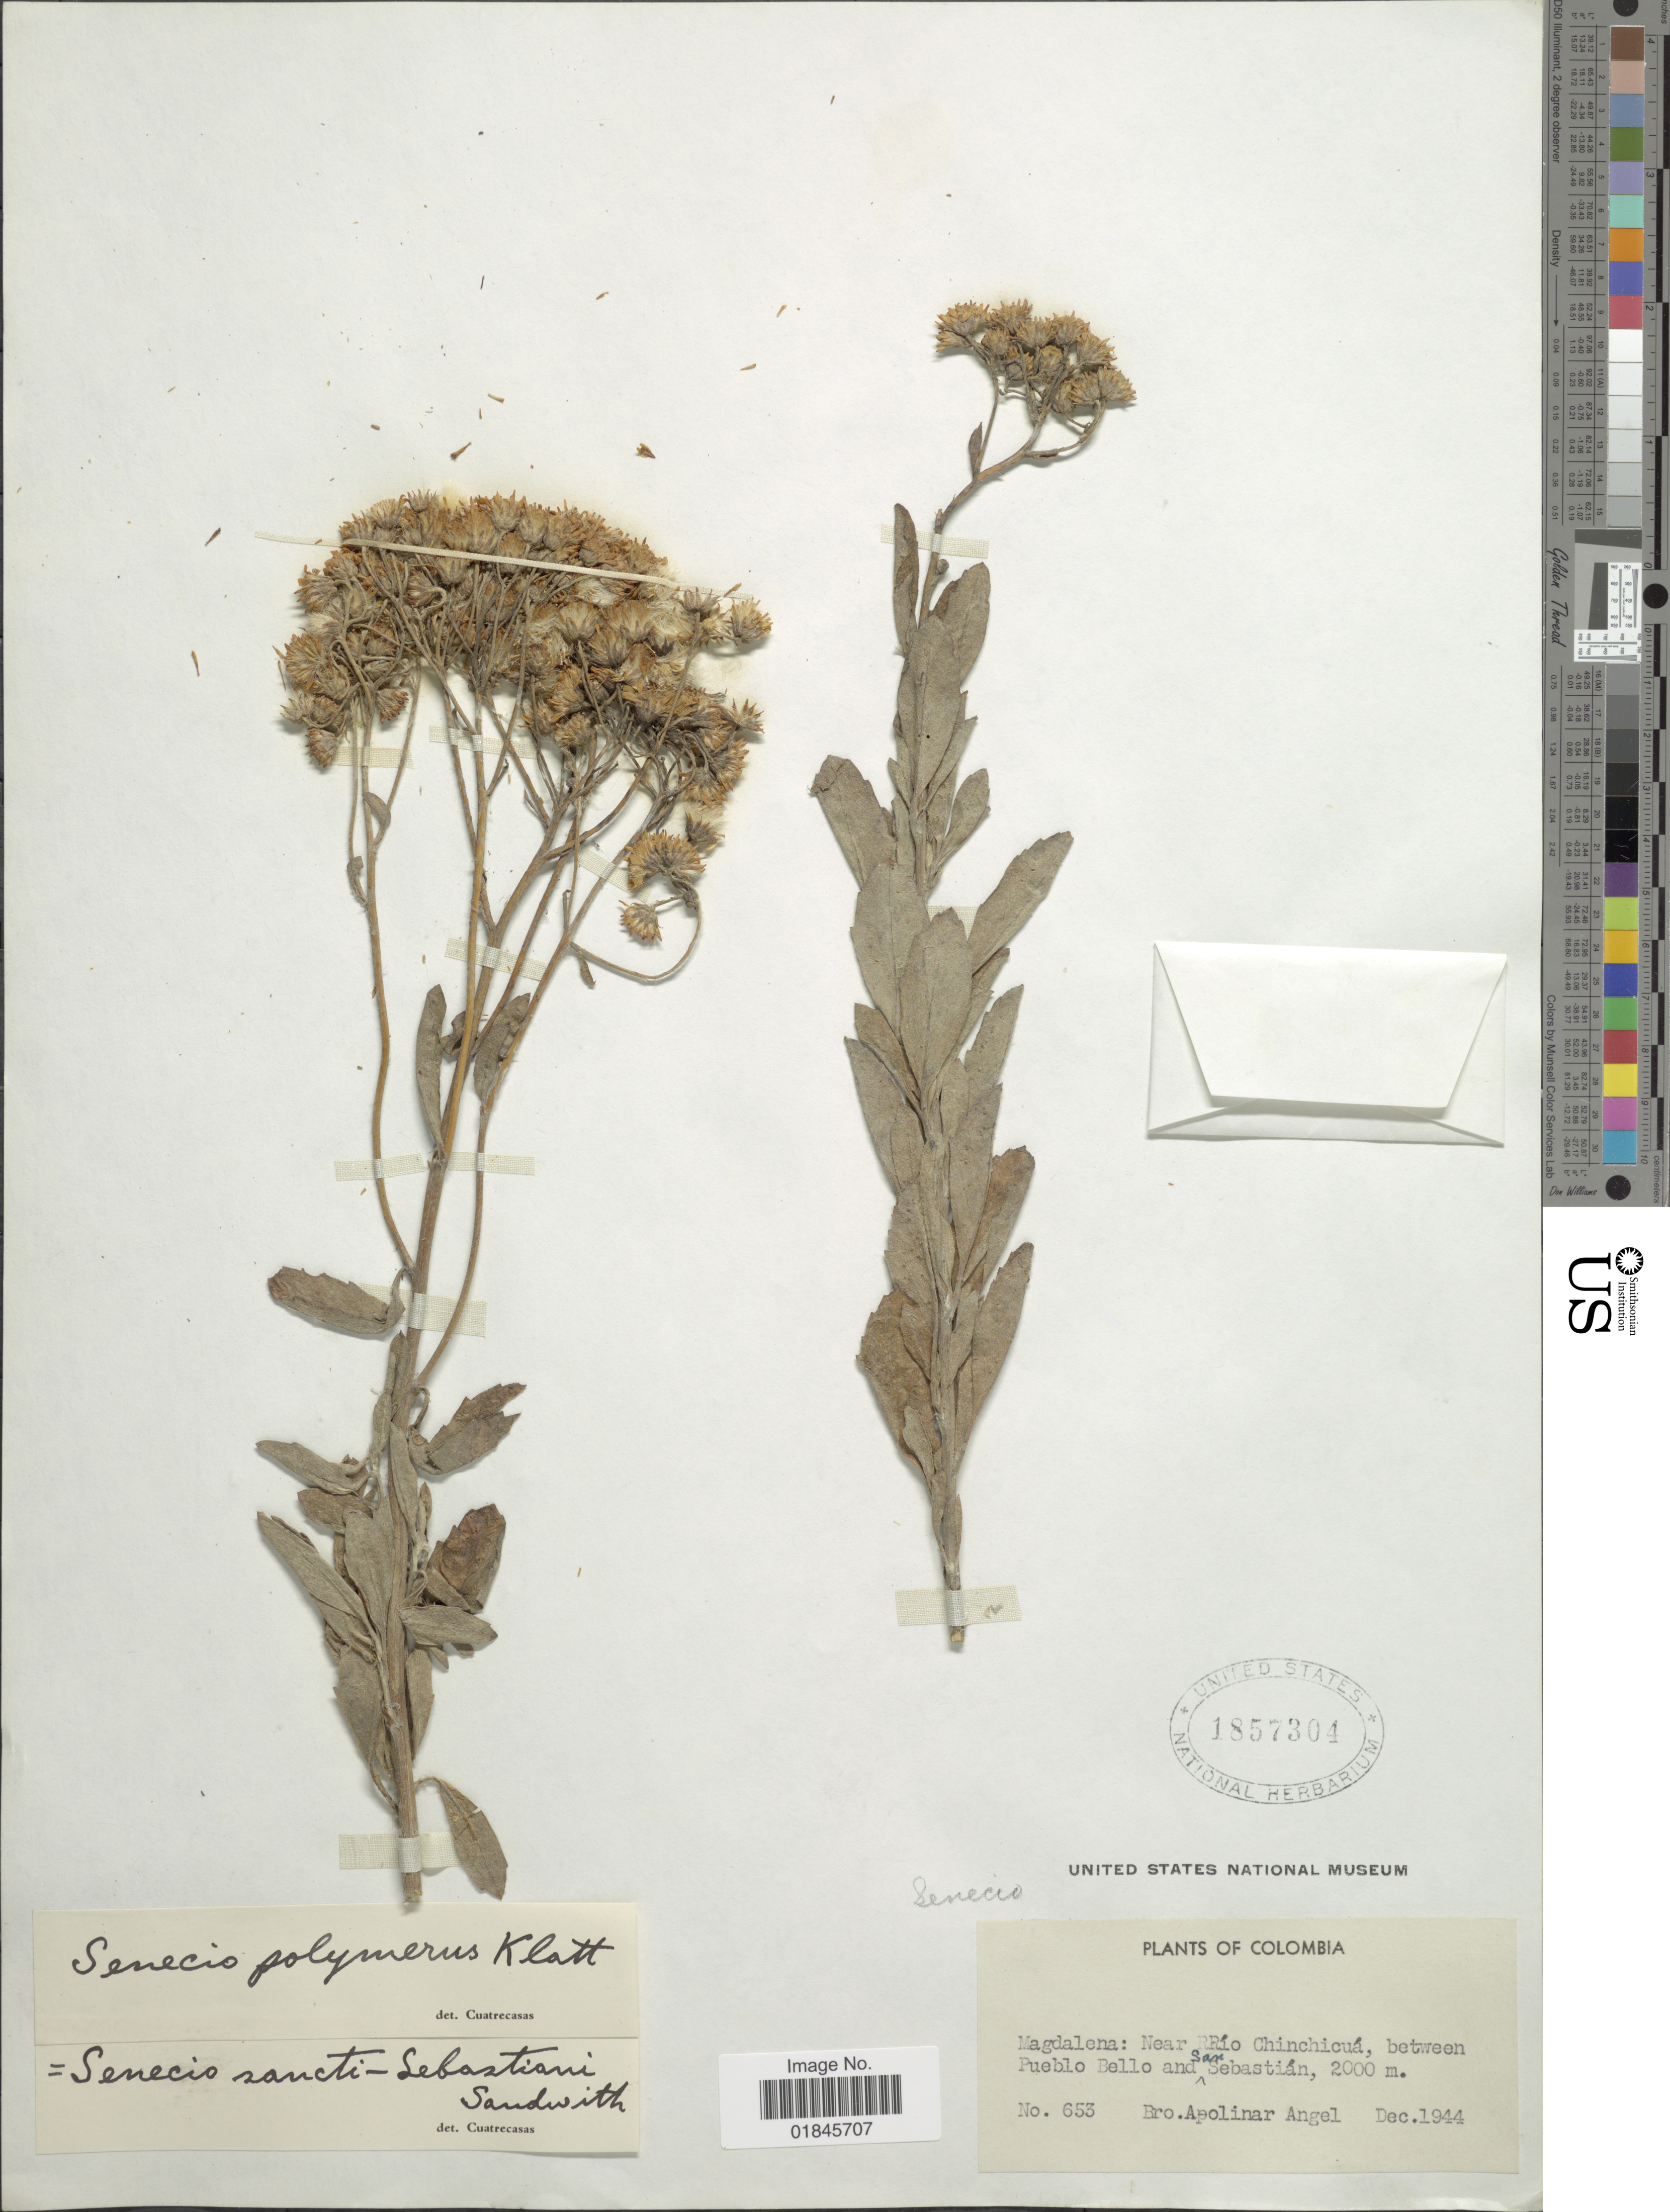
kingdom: Plantae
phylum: Tracheophyta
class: Magnoliopsida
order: Asterales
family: Asteraceae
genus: Pentacalia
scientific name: Pentacalia polymera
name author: (Klatt) Cuatrec.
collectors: Bro. Apolinar A.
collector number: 653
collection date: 1944-12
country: Colombia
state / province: Magdalena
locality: Magdalena: Near Río Chinchicuá, between Pueblo Bello and San Sebastián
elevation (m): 2000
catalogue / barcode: US 1857304